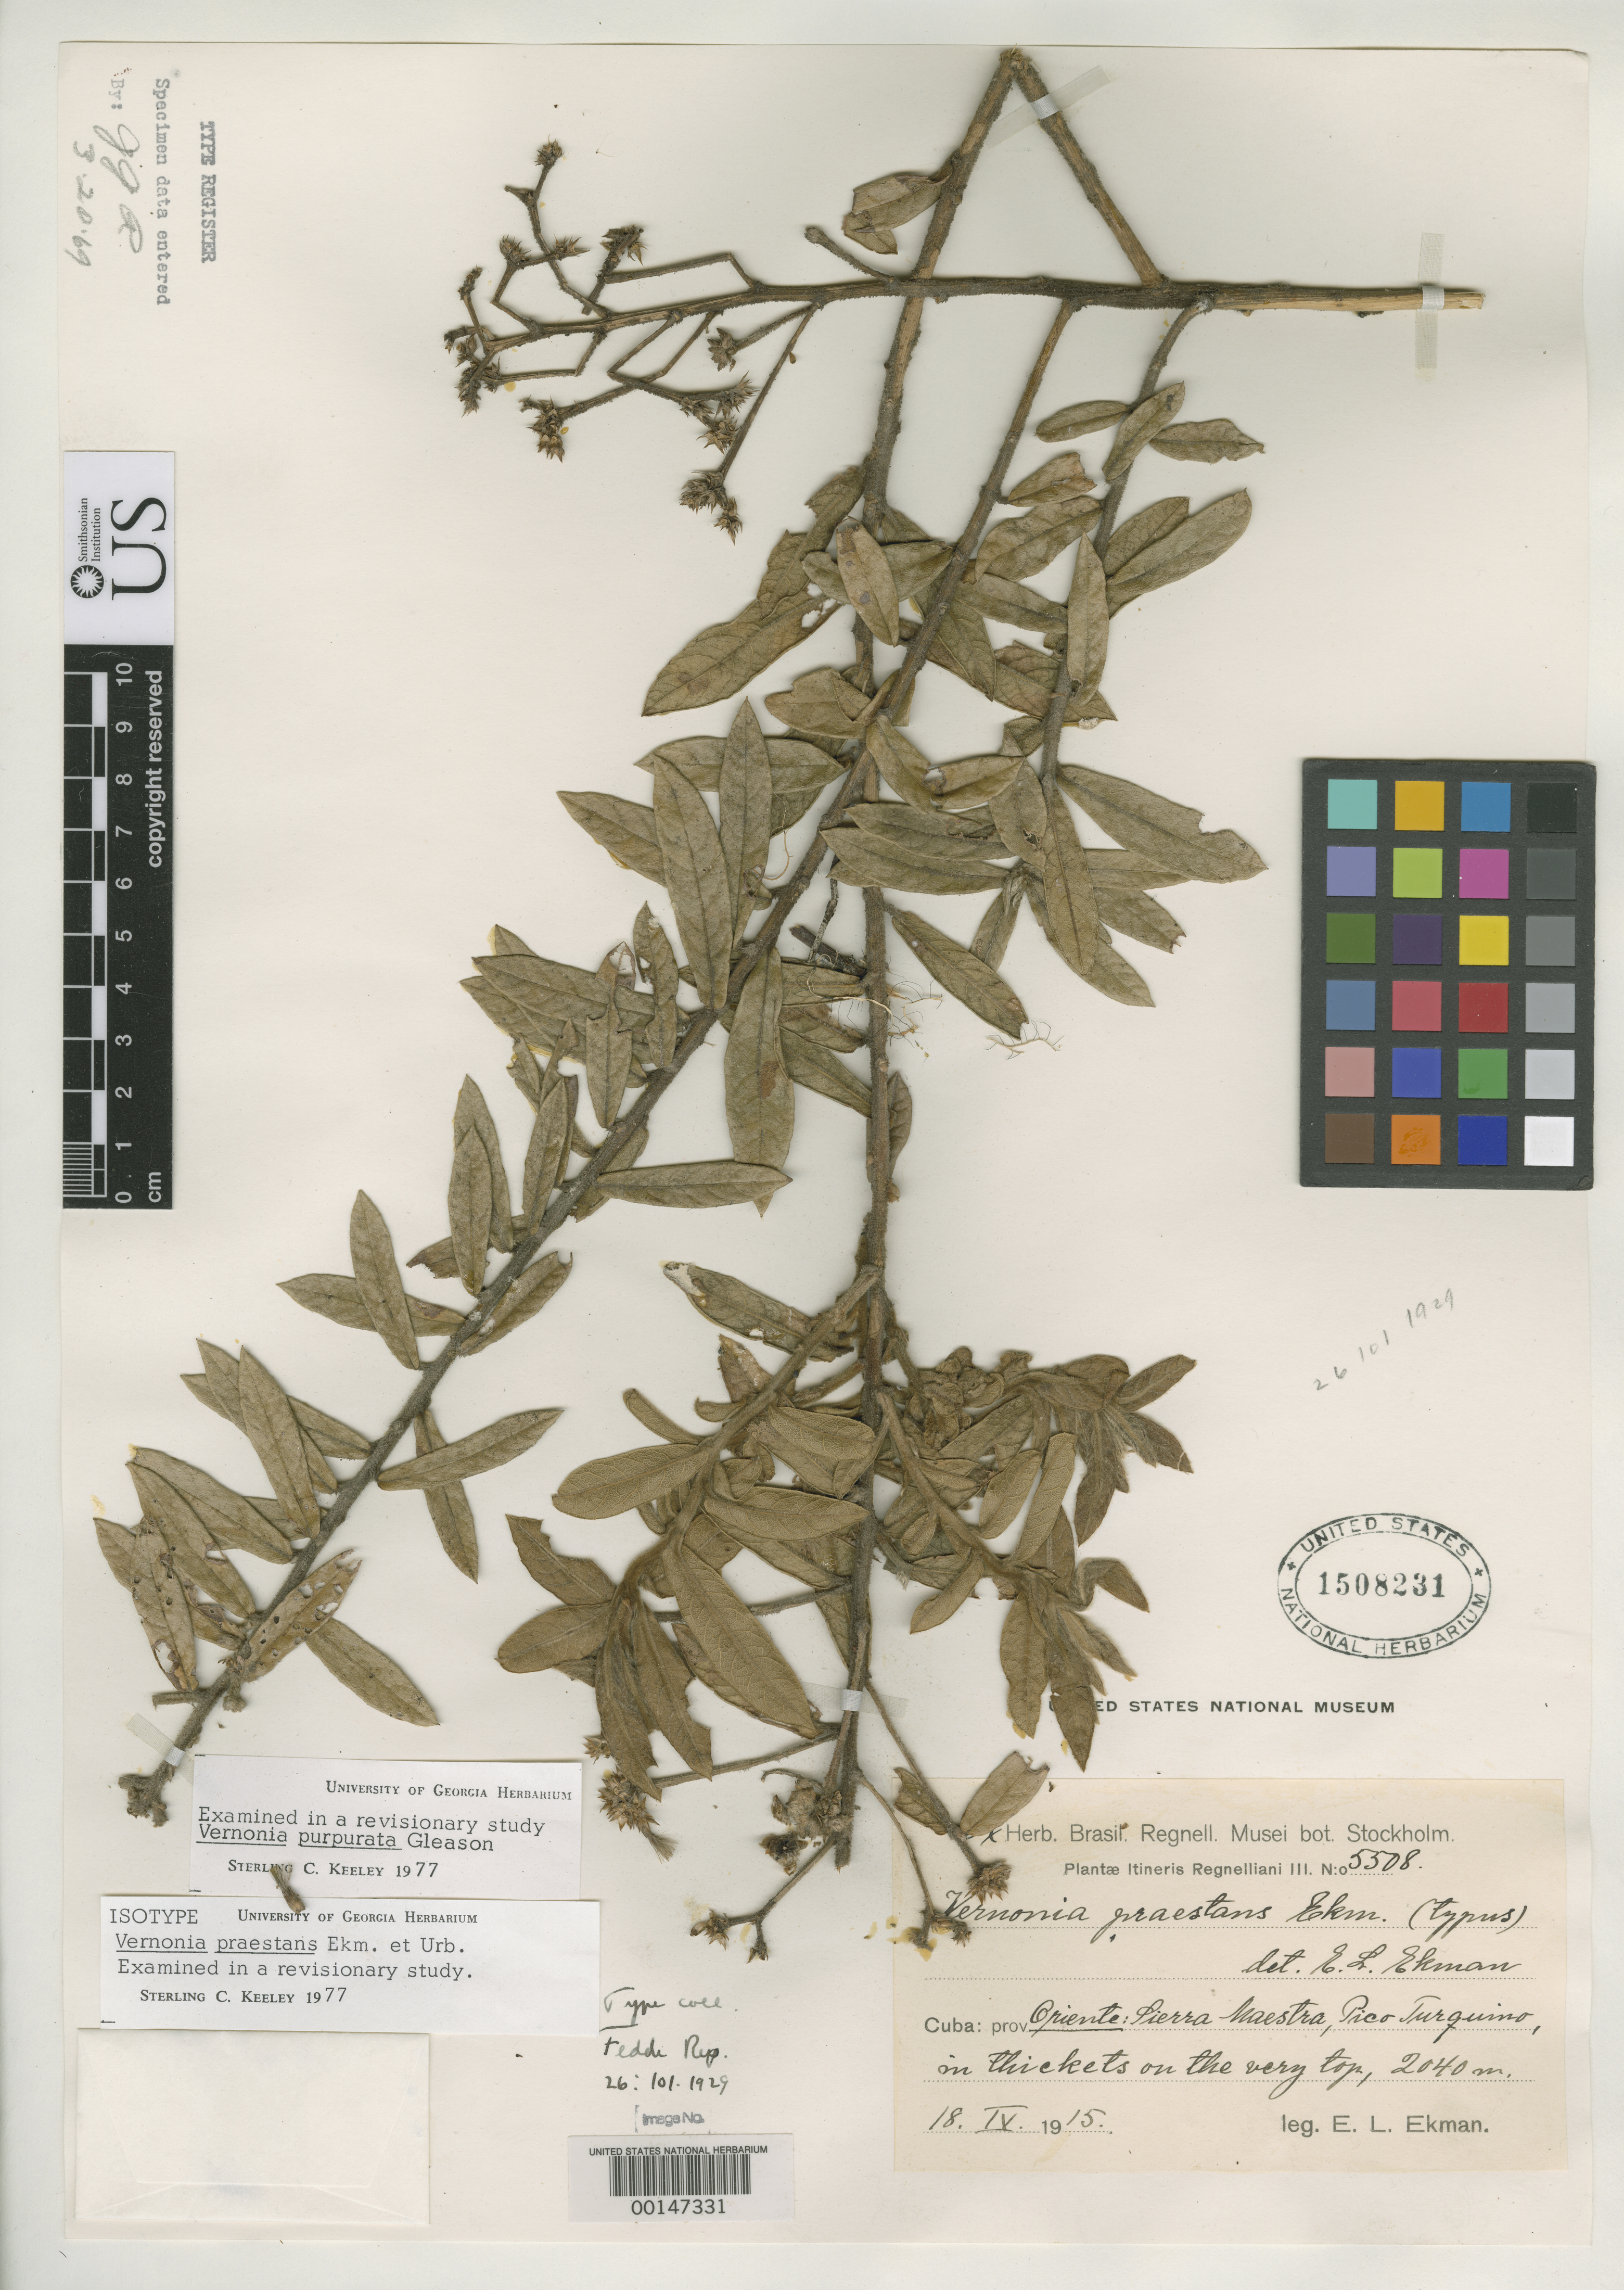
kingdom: Plantae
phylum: Tracheophyta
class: Magnoliopsida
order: Asterales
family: Asteraceae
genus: Vernonia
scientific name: Vernonia praestans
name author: Ekman ex Urb.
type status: Isotype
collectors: E. L. Ekman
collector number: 5508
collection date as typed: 18 Apr 1915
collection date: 1915-04-18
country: Cuba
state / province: Oriente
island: Greater Antilles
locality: Sierra Maestra, Pico Turquino.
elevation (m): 2040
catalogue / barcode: US 1508231